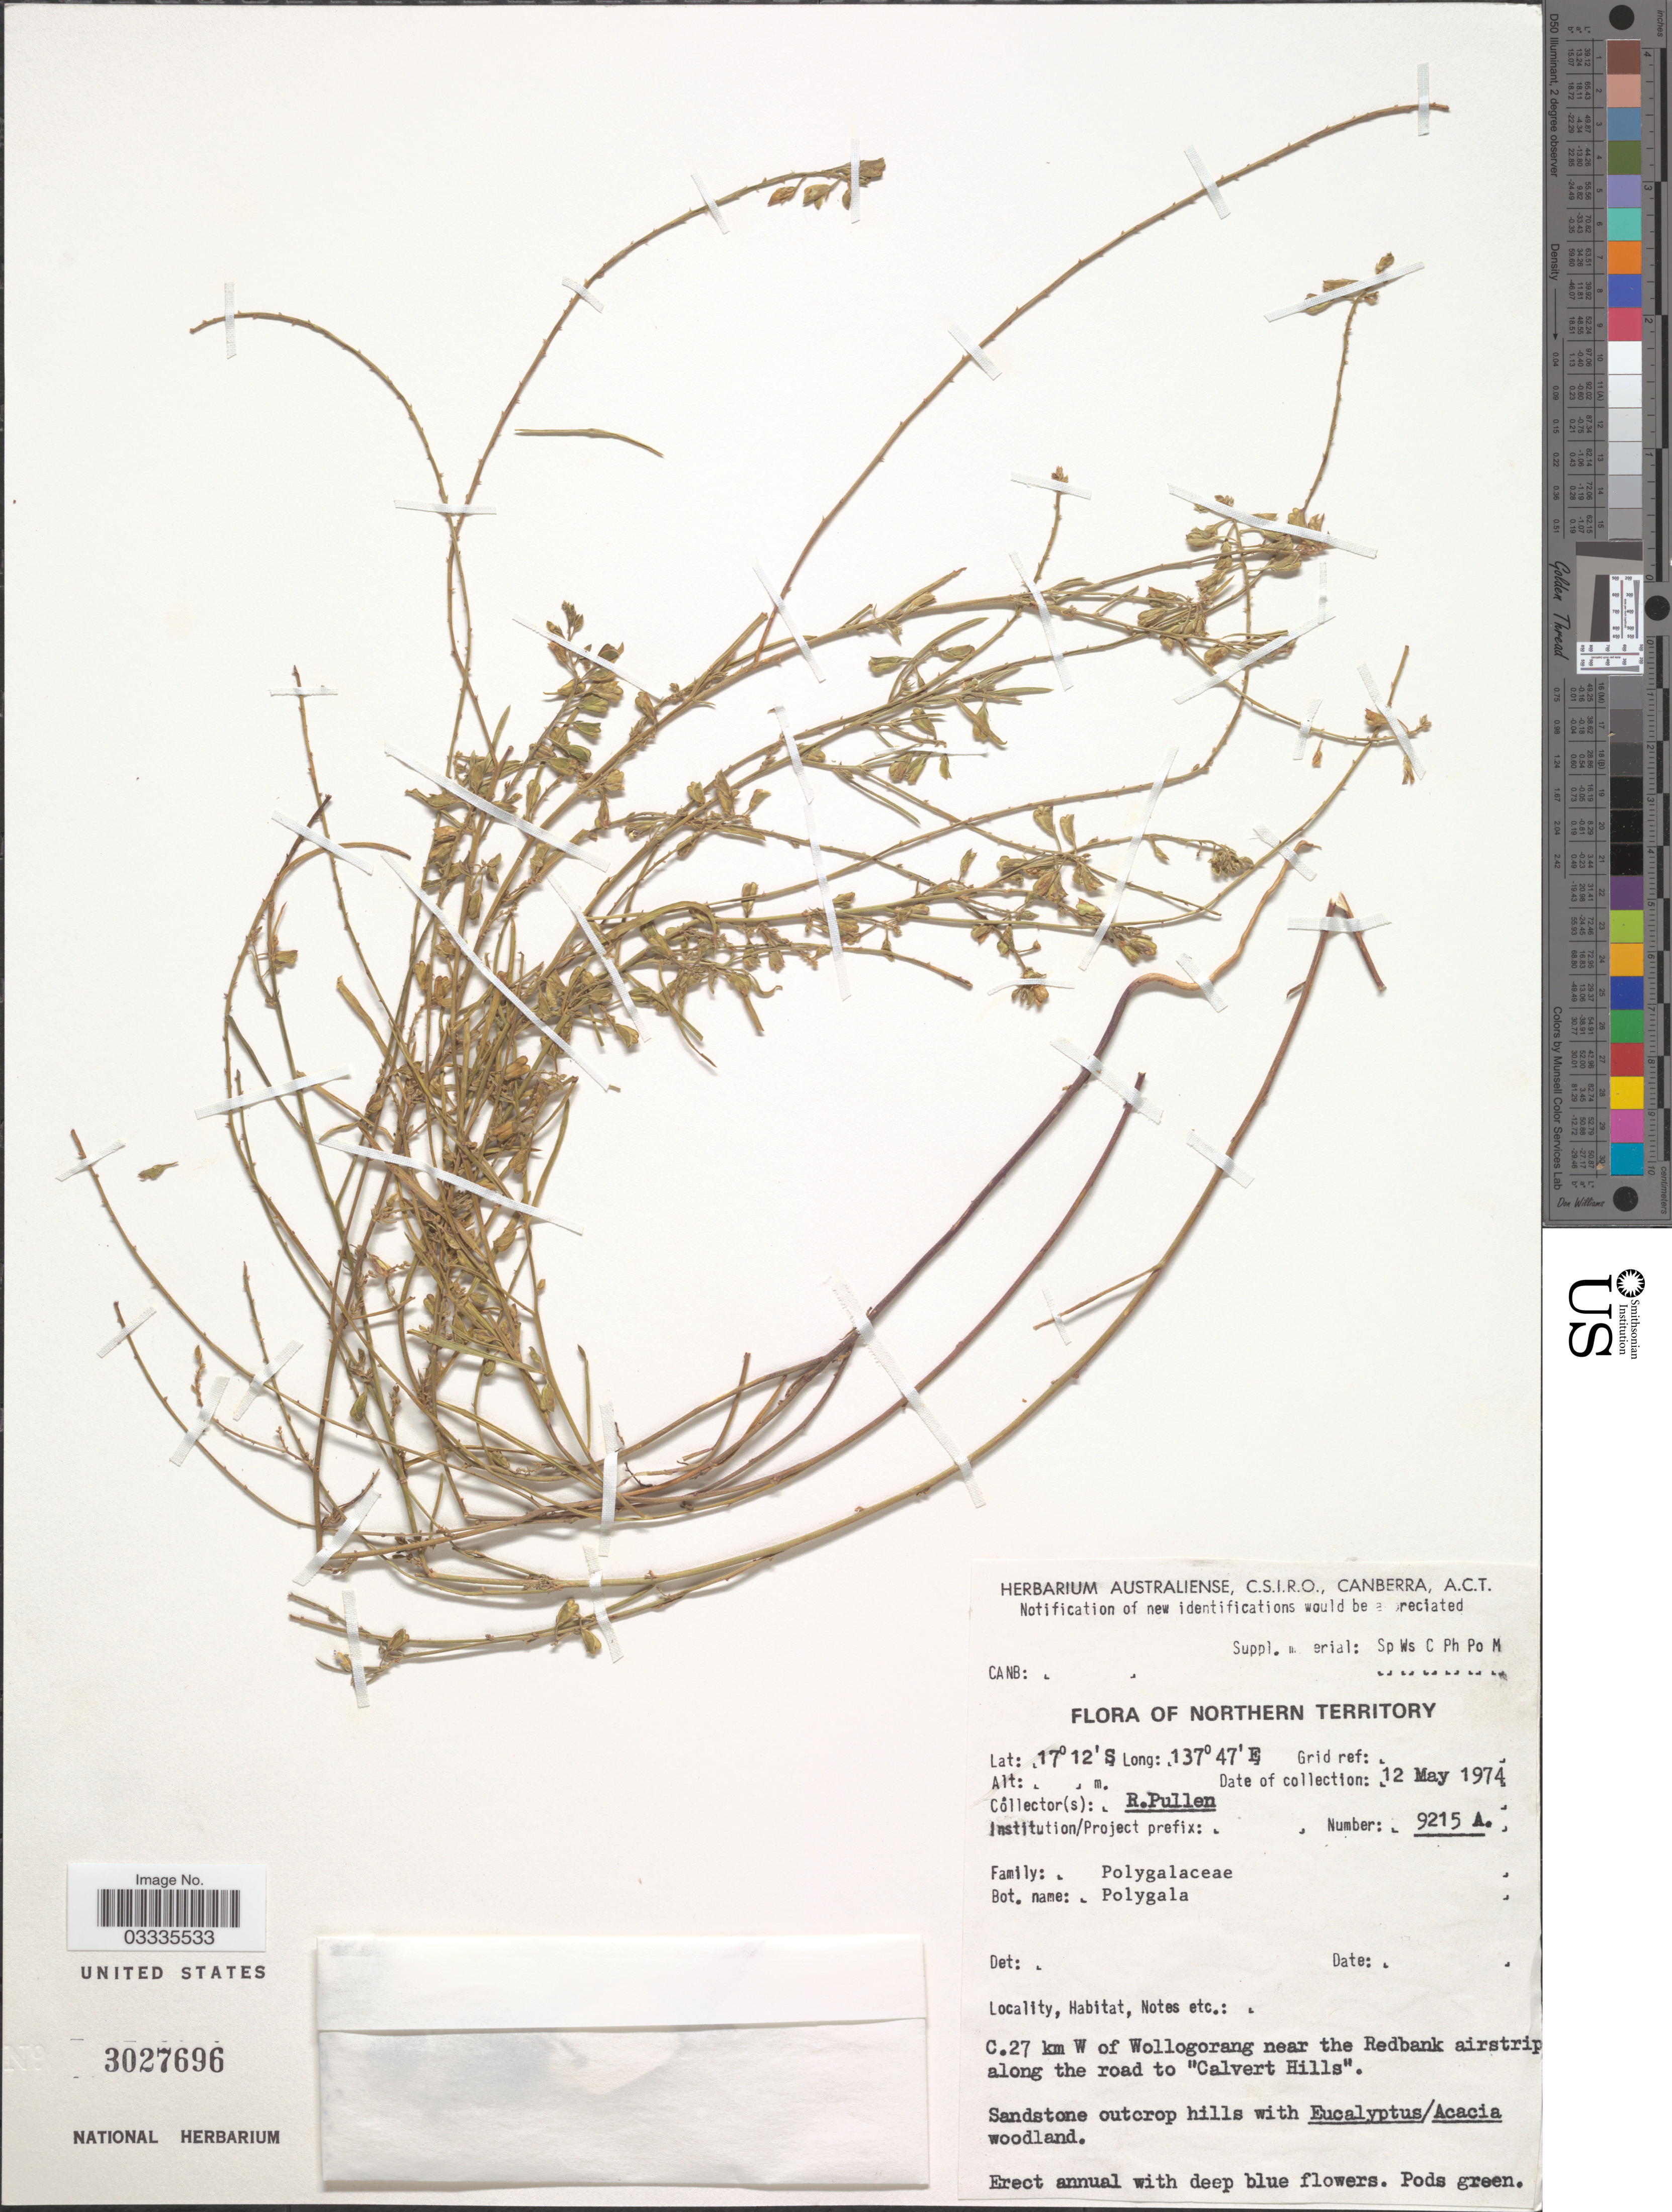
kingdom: Plantae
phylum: Tracheophyta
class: Magnoliopsida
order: Fabales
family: Polygalaceae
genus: Polygala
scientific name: Polygala rhinanthoides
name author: Sol. ex Benth.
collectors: R. Pullen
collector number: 9215A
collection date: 1974-05-12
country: Australia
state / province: Northern Territory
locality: C. 27 km W of Wollogorang near the Redbank airstrip along the road to "Calvert Hills".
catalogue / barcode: US 3027696